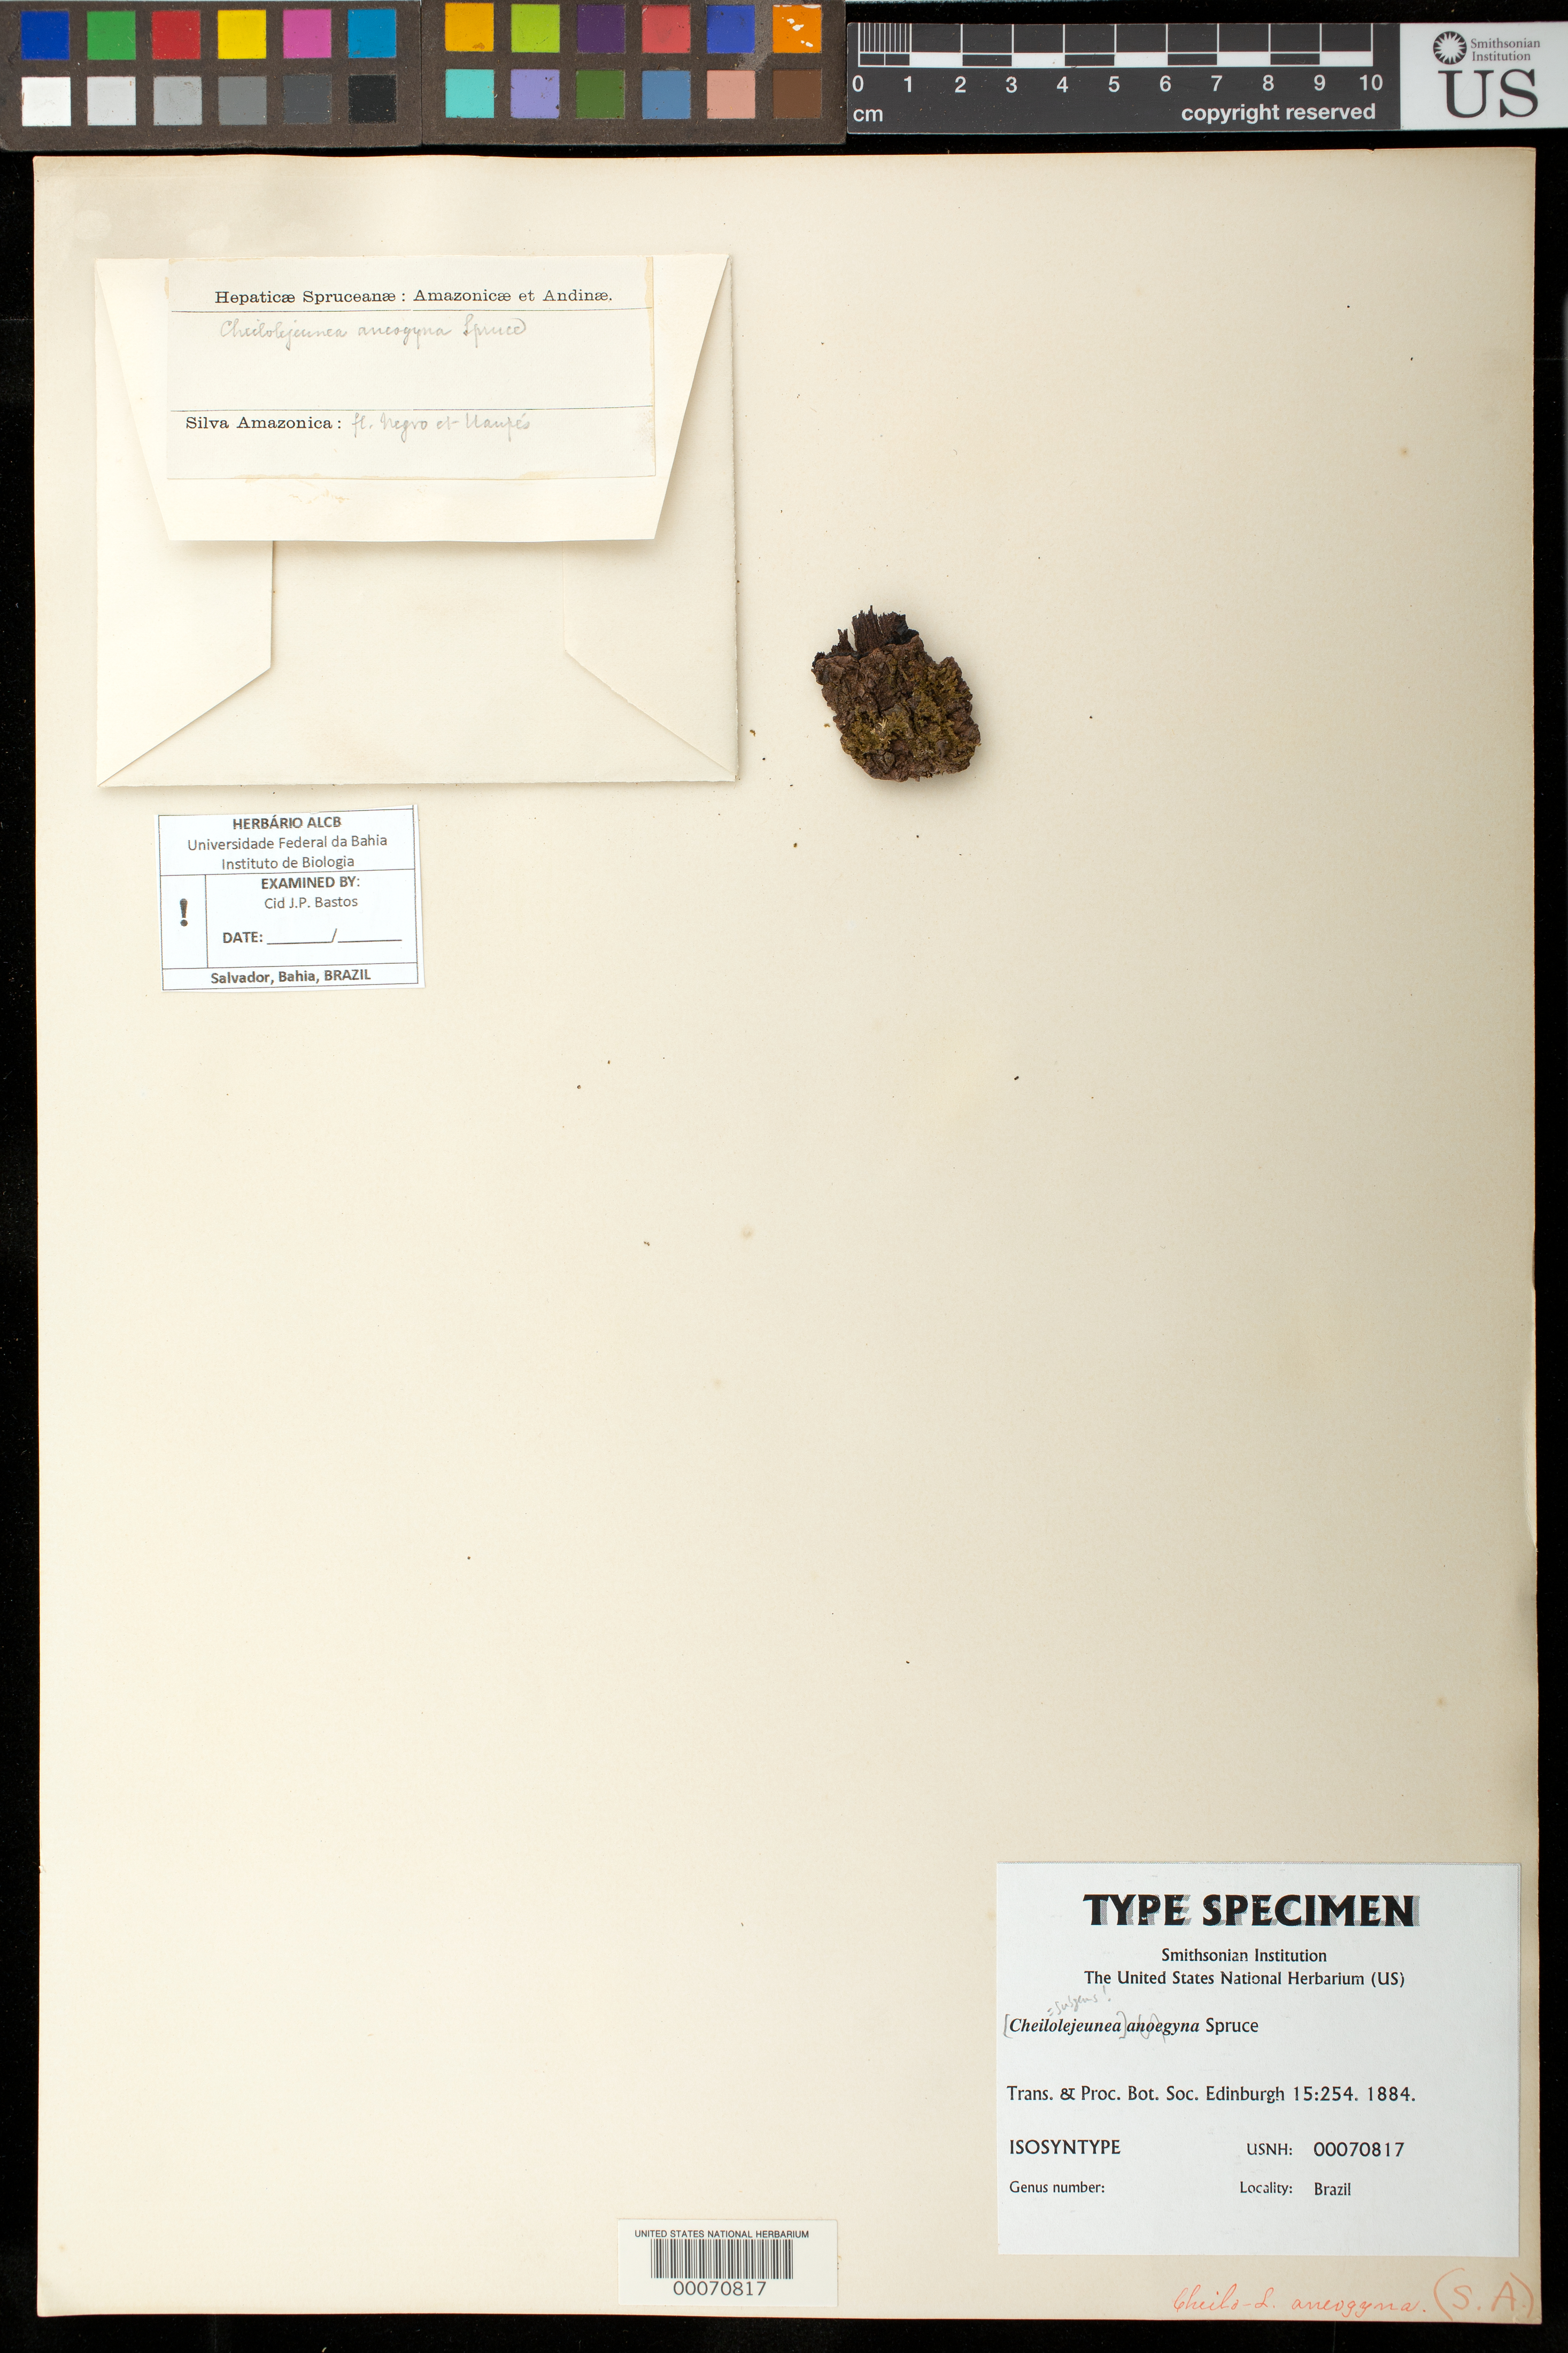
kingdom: Plantae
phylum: Marchantiophyta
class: Jungermanniopsida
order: Porellales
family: Lejeuneaceae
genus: Lejeunea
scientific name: Lejeunea aneogyna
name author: Spruce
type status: Isosyntype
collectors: R. Spruce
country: Brazil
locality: Rio Negro, Vaupes.